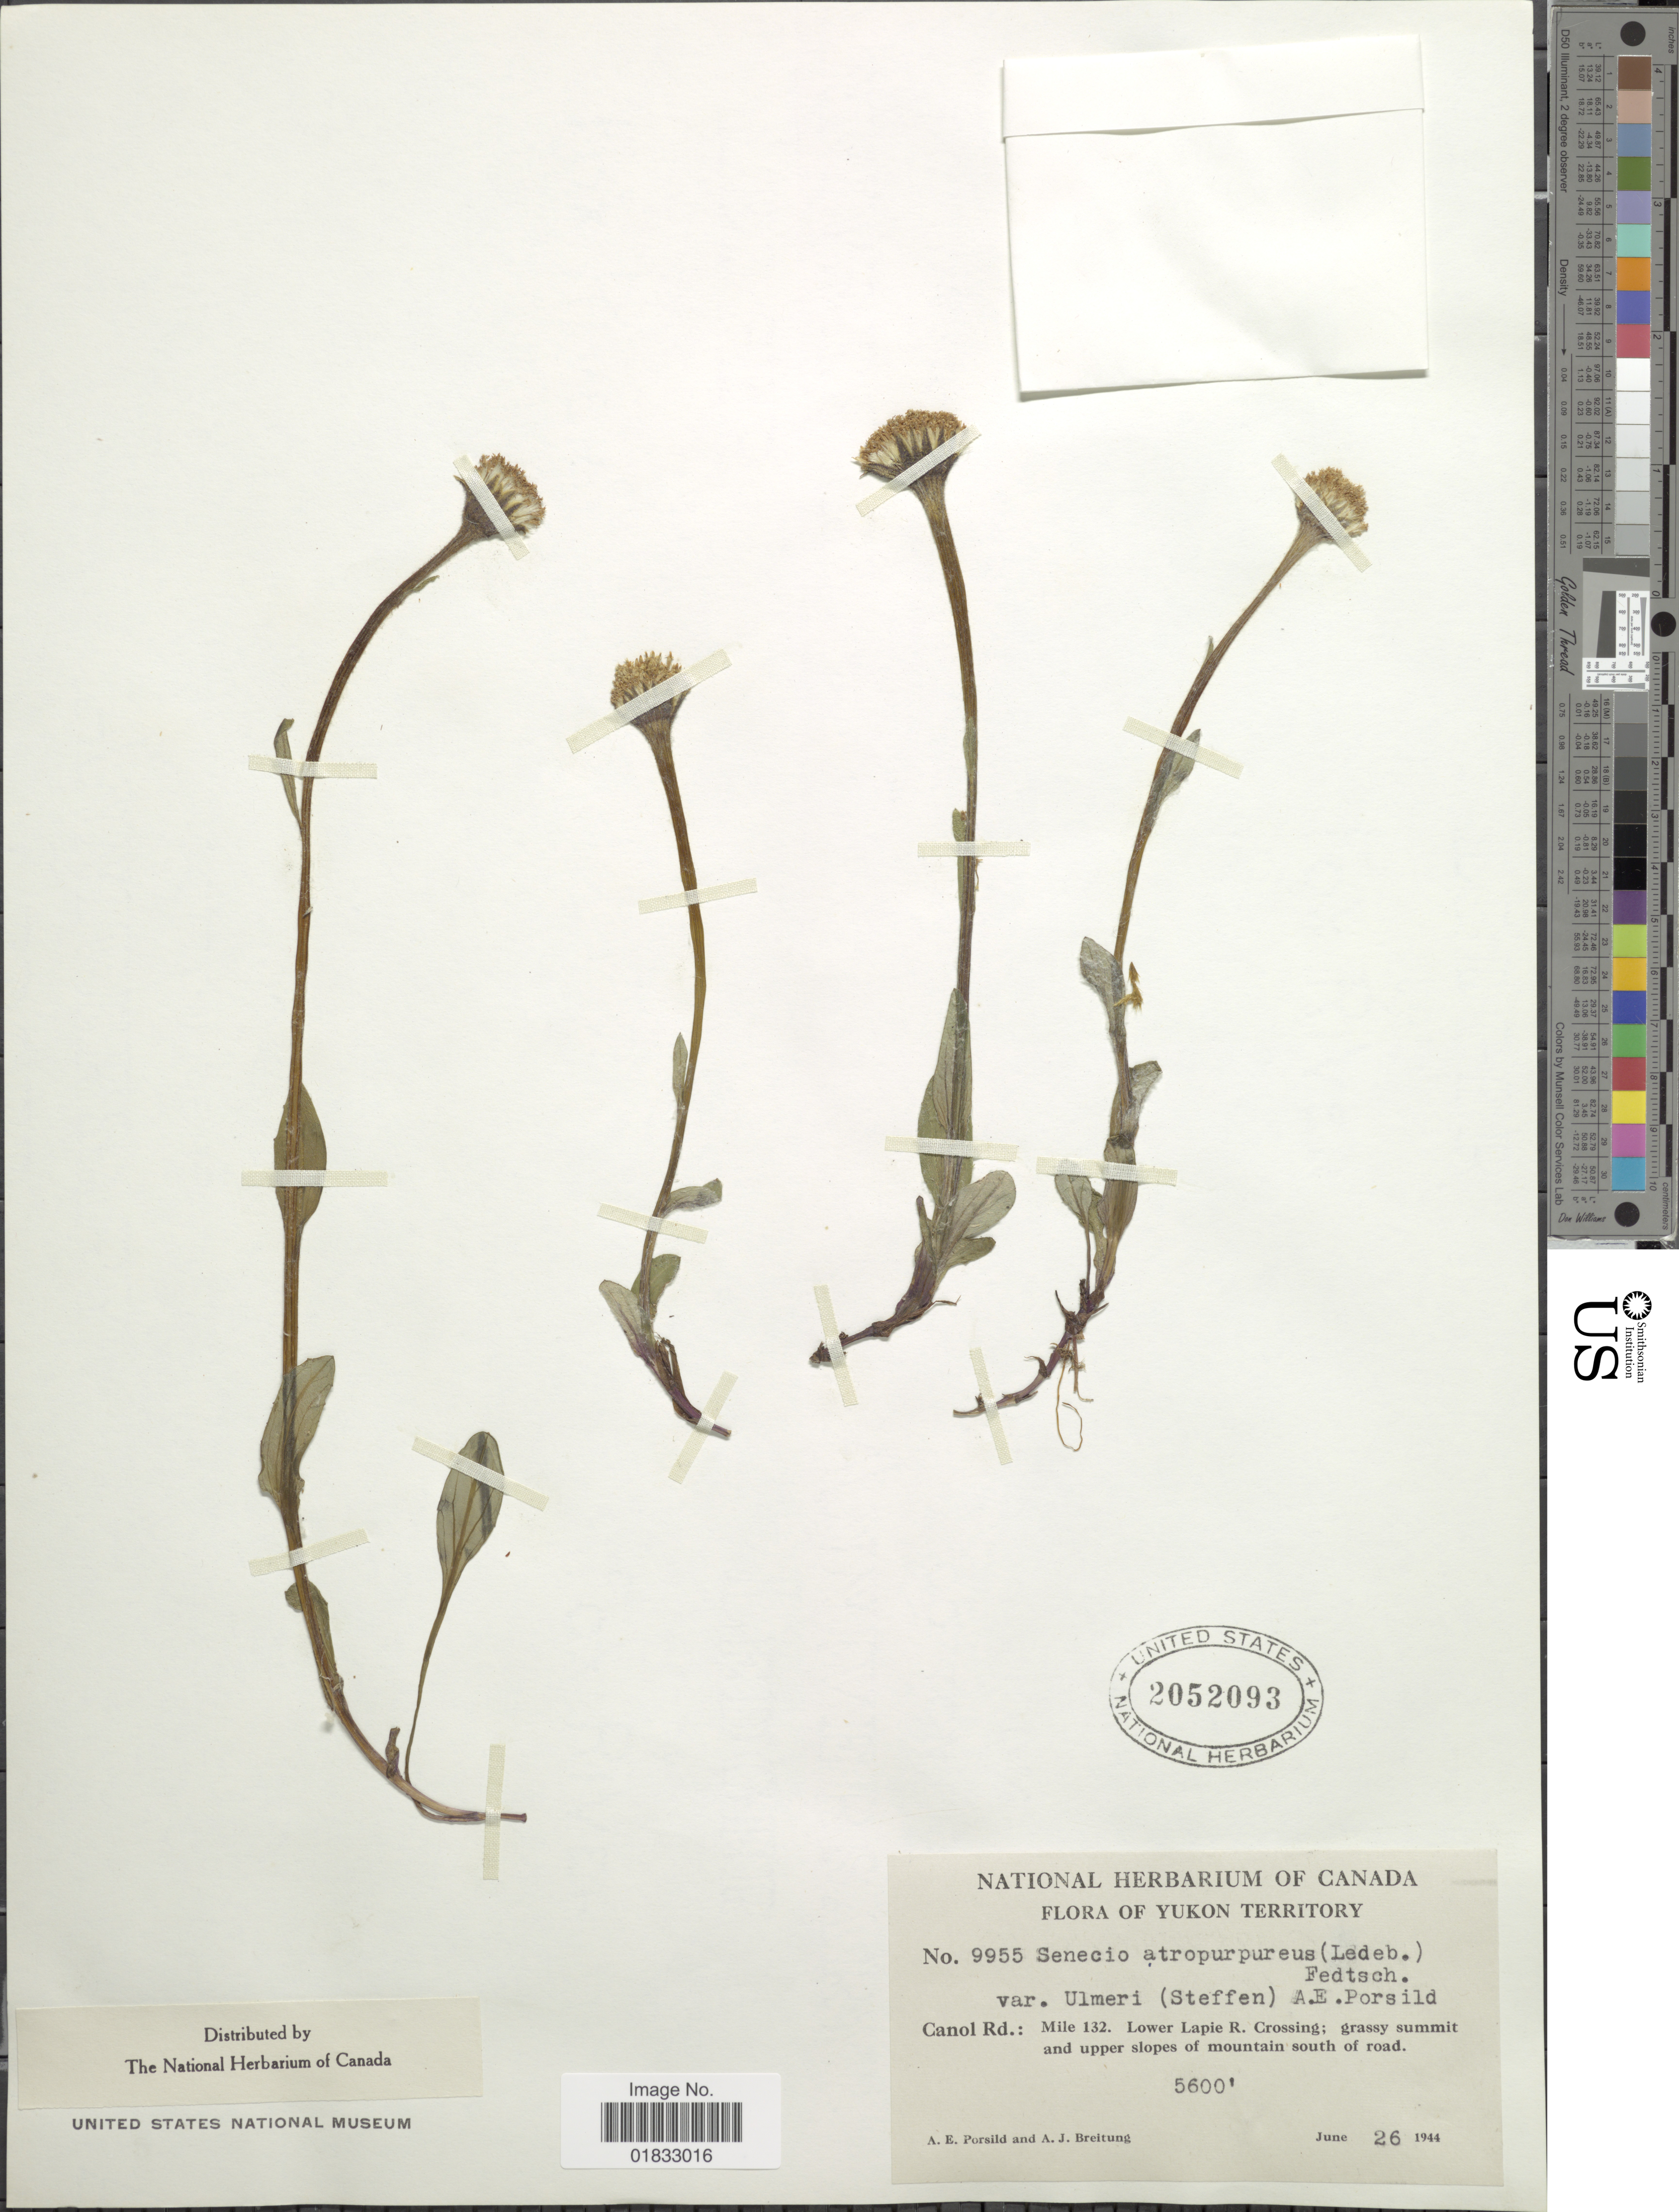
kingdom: Plantae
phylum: Tracheophyta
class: Magnoliopsida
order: Asterales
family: Asteraceae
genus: Tephroseris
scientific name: Tephroseris frigida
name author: (Richardson) Holub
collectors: A. E. Porsild & A. Breitung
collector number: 9955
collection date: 1944-06-26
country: Canada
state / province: Yukon Territory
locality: Canol Rd.: Mile 132. Lower Lapie R. Crossing; grassy summit and upper slopes of mountain south of road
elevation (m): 1707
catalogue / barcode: US 2052093